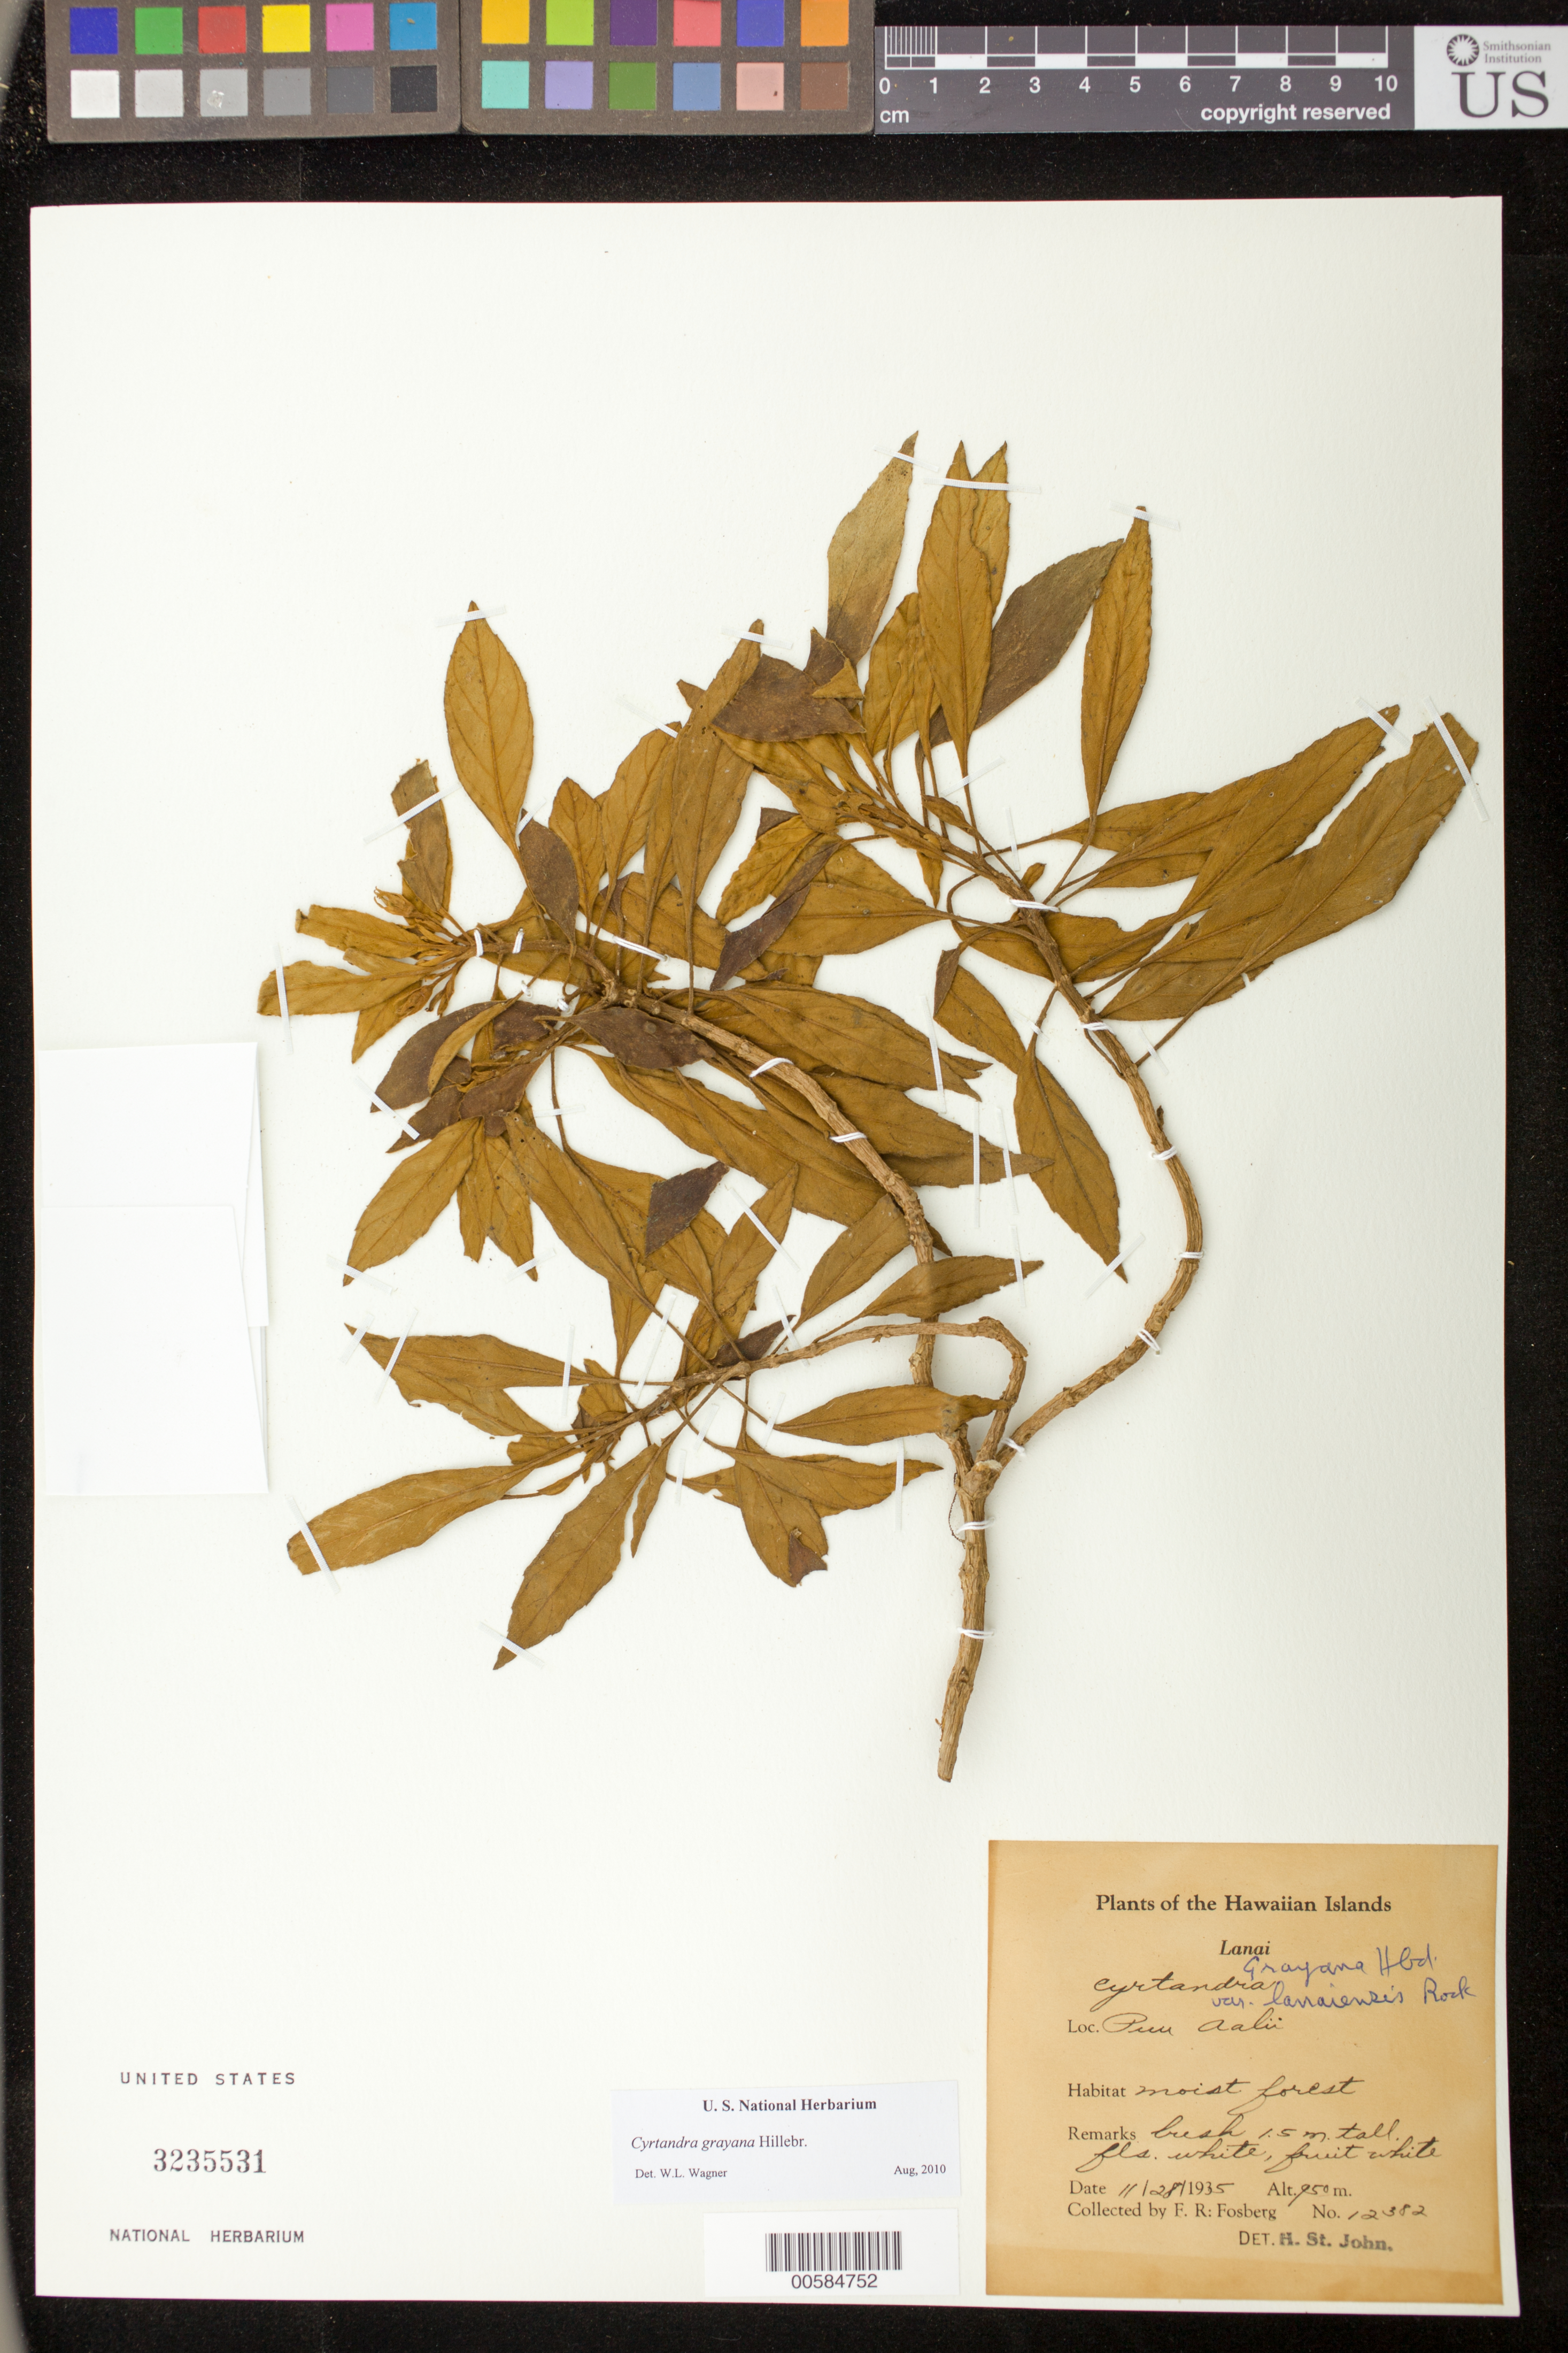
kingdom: Plantae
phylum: Tracheophyta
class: Magnoliopsida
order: Lamiales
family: Gesneriaceae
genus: Cyrtandra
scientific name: Cyrtandra grayana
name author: Hillebr.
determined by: Wagner, W. L., (BOT), Smithsonian Institution - National Museum of Natural History (UNITED STATES)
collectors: F. R. Fosberg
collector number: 12382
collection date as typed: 28 Nov 1935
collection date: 1935-11-28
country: United States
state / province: Hawaii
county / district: Maui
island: Lana'i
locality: Puu Aalii.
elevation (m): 950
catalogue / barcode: US 3235531